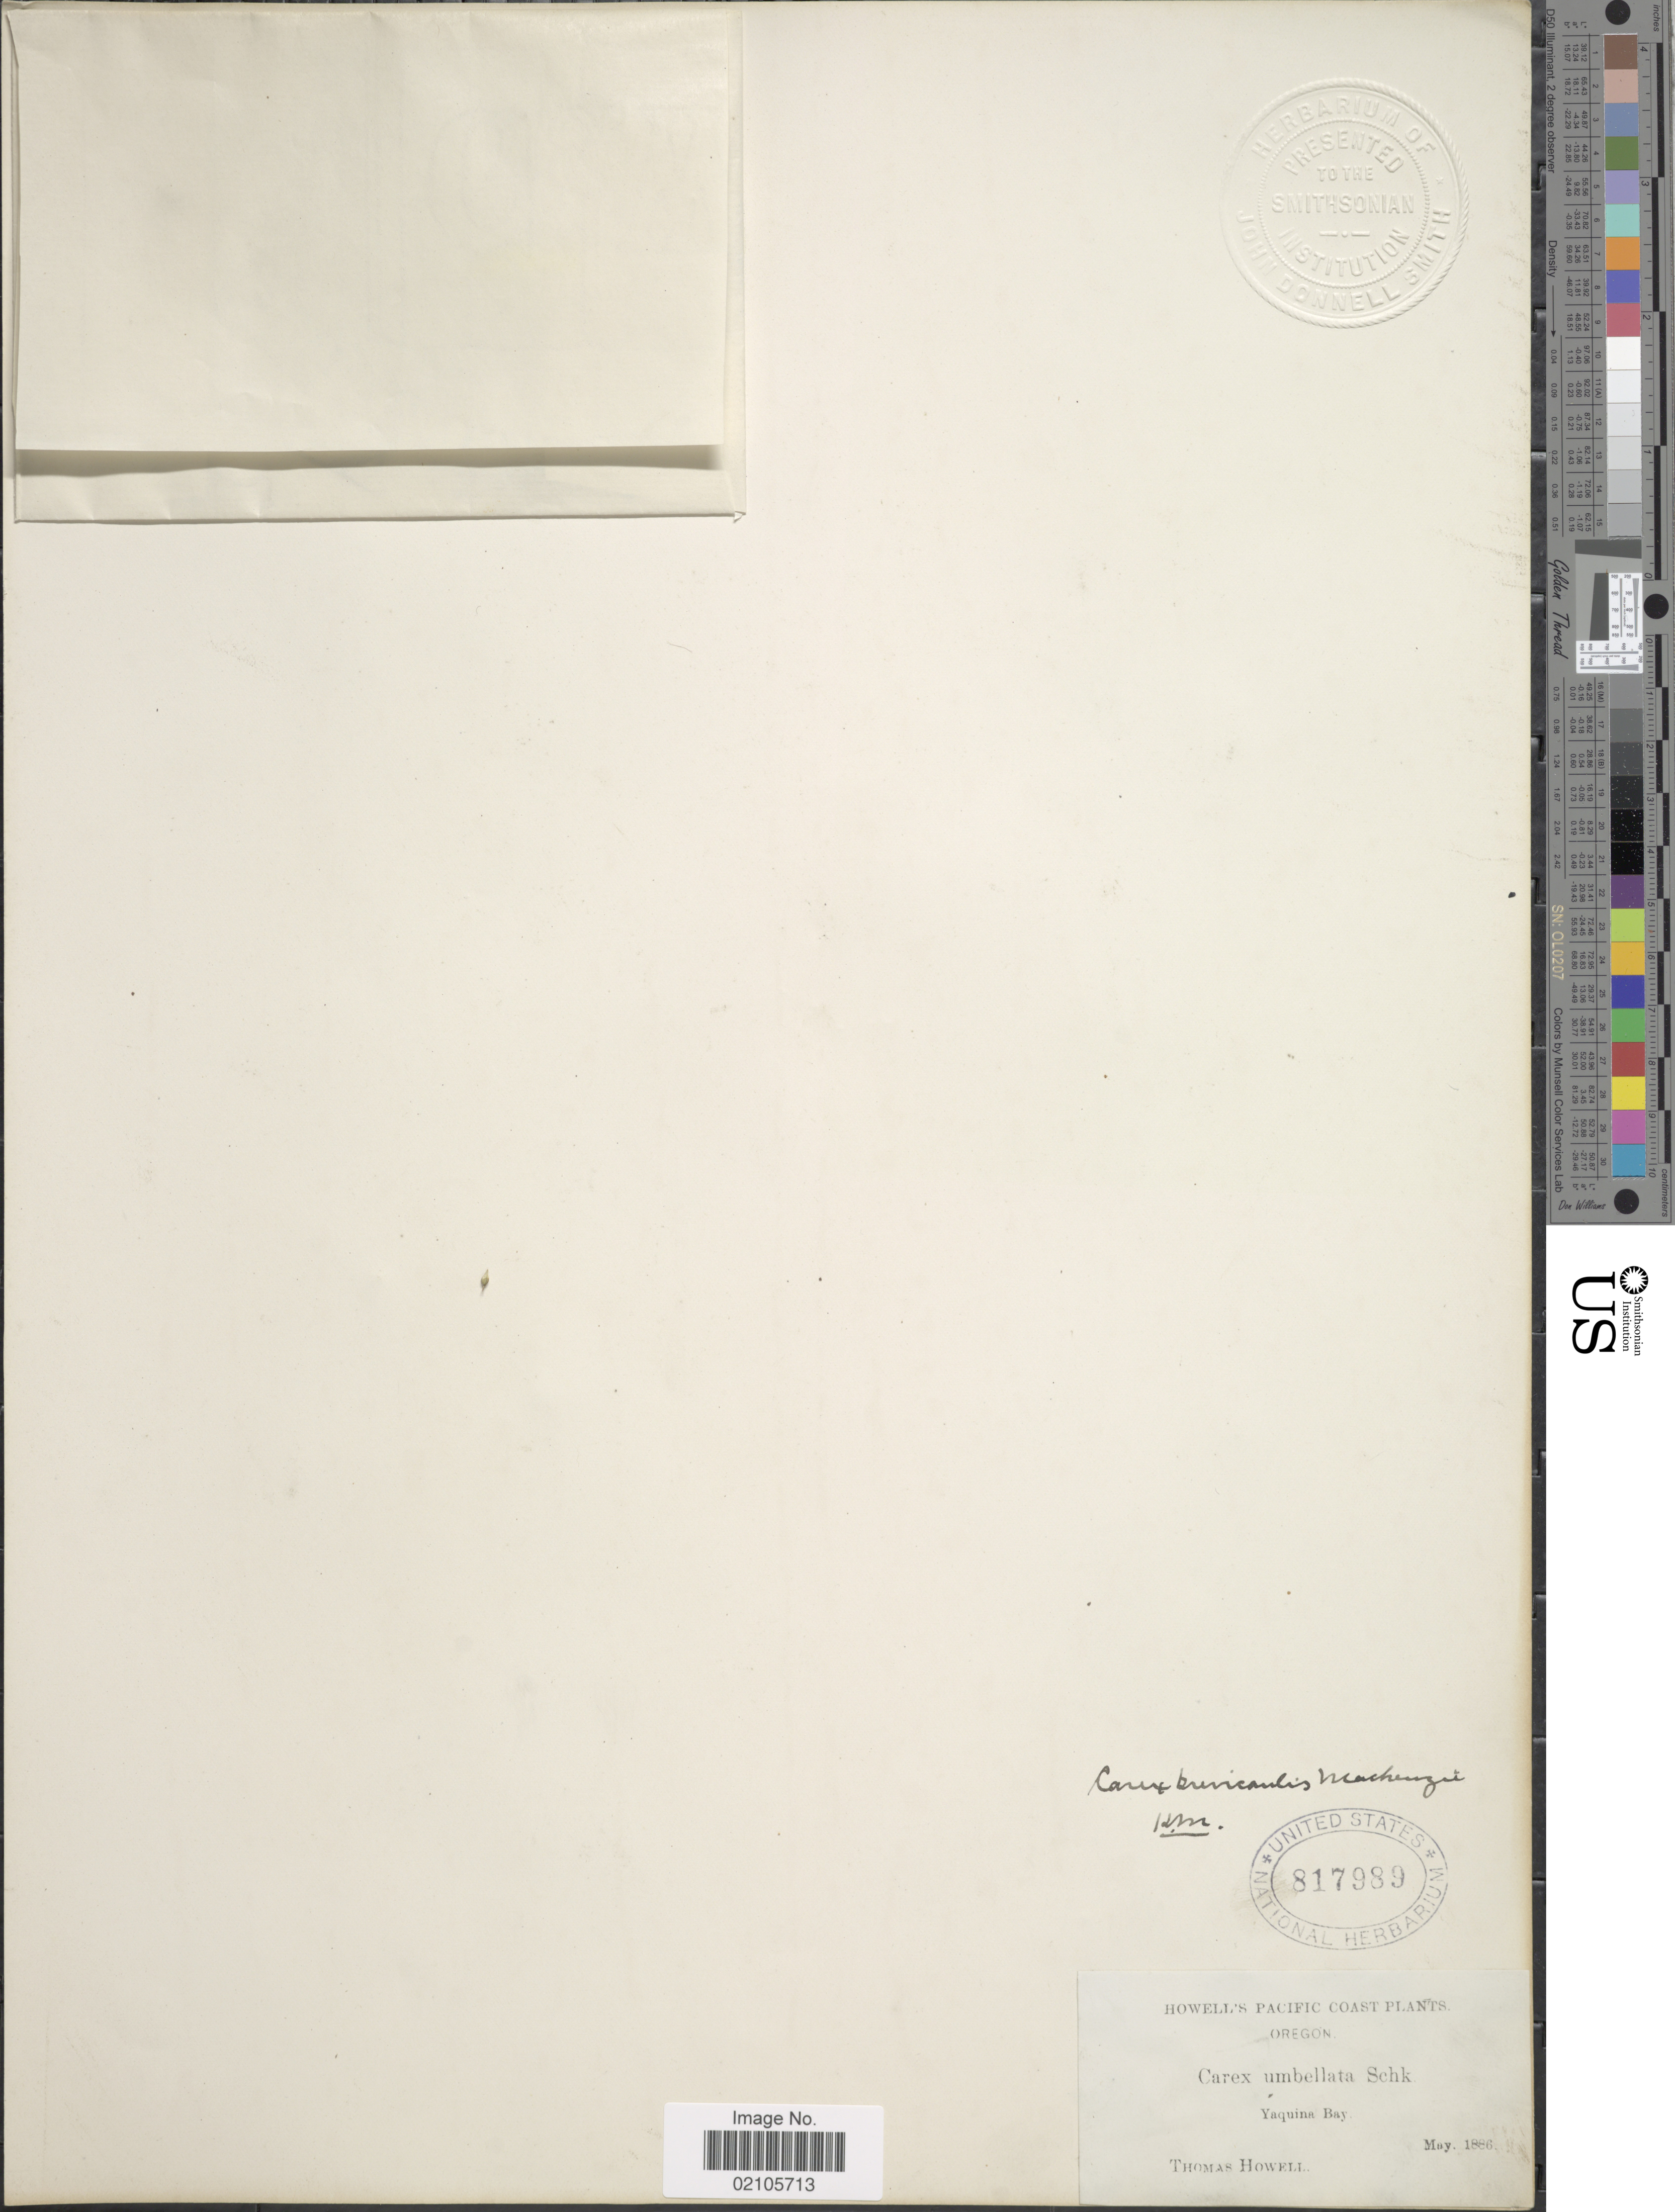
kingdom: Plantae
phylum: Tracheophyta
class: Liliopsida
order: Poales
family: Cyperaceae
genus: Carex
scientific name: Carex brevicaulis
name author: Thouars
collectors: T. Howell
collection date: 1886-05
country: United States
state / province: Oregon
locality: Howell's Pacific Coast, Yaquina Bay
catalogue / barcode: US 817989